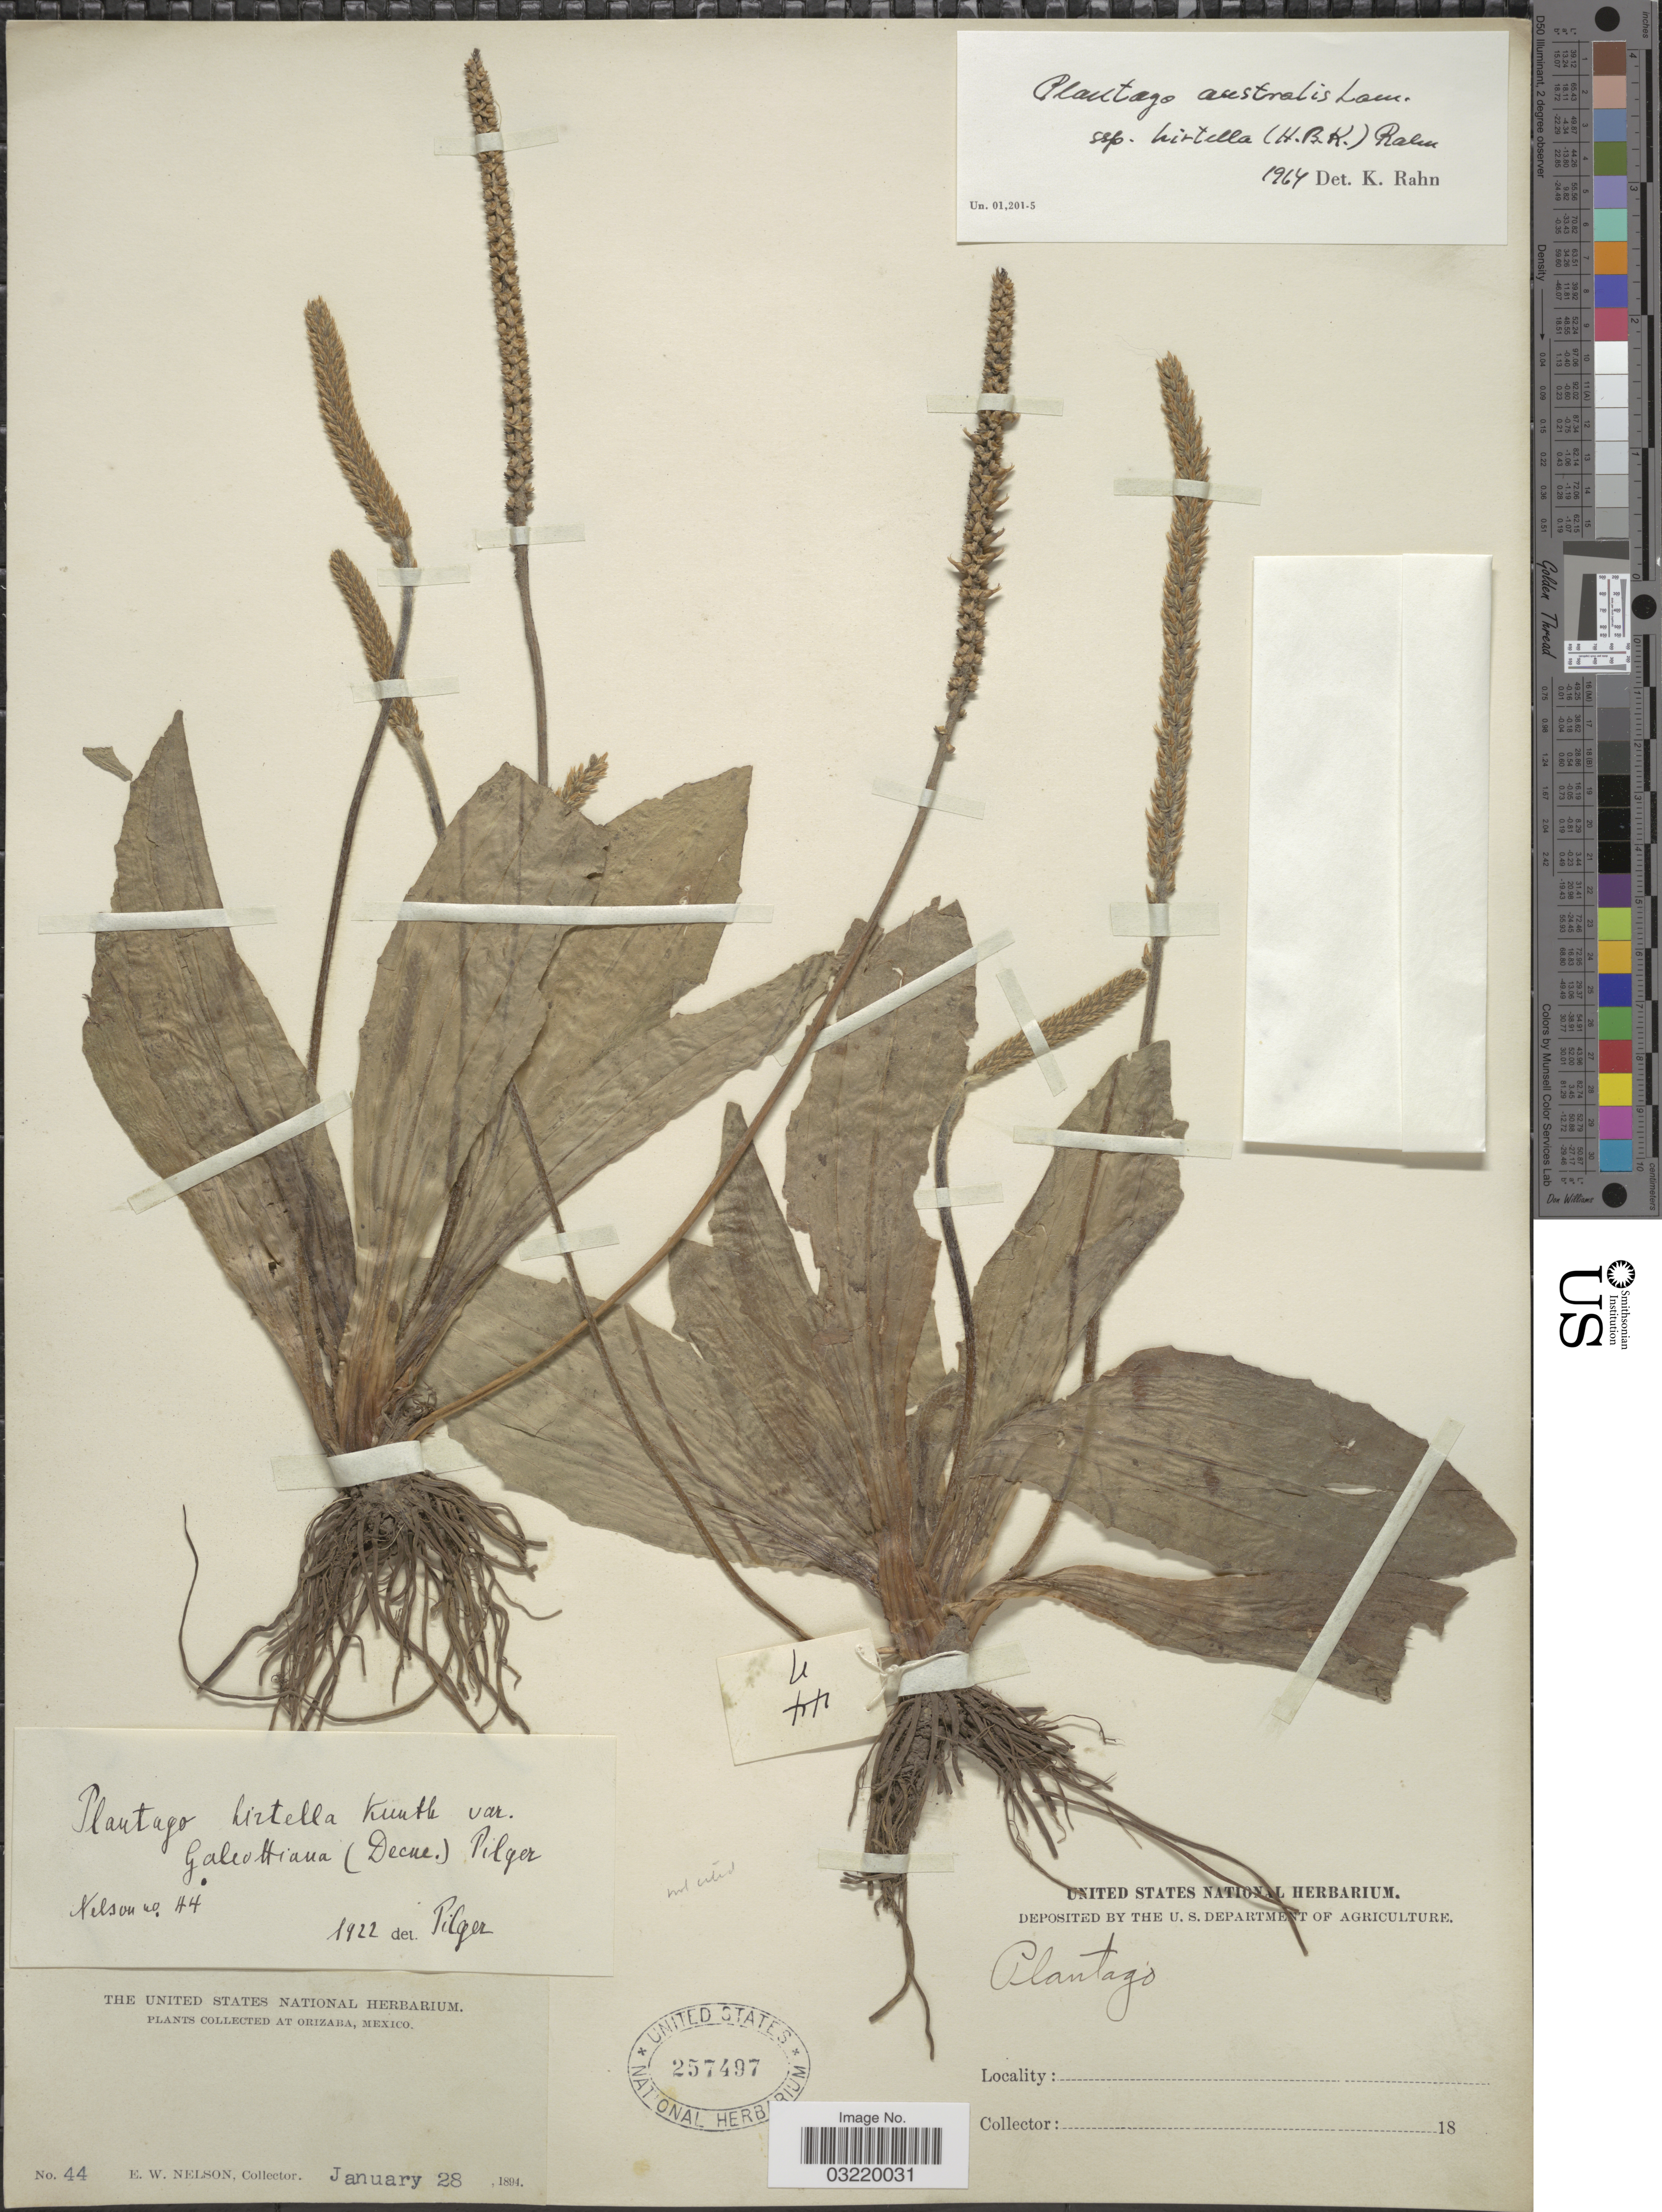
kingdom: Plantae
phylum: Tracheophyta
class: Magnoliopsida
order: Lamiales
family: Plantaginaceae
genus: Plantago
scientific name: Plantago australis subsp. hirtella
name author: (Kunth) Rahn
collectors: E. W. Nelson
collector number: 44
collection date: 1894-01-28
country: Mexico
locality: Orizaba.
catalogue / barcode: US 257497